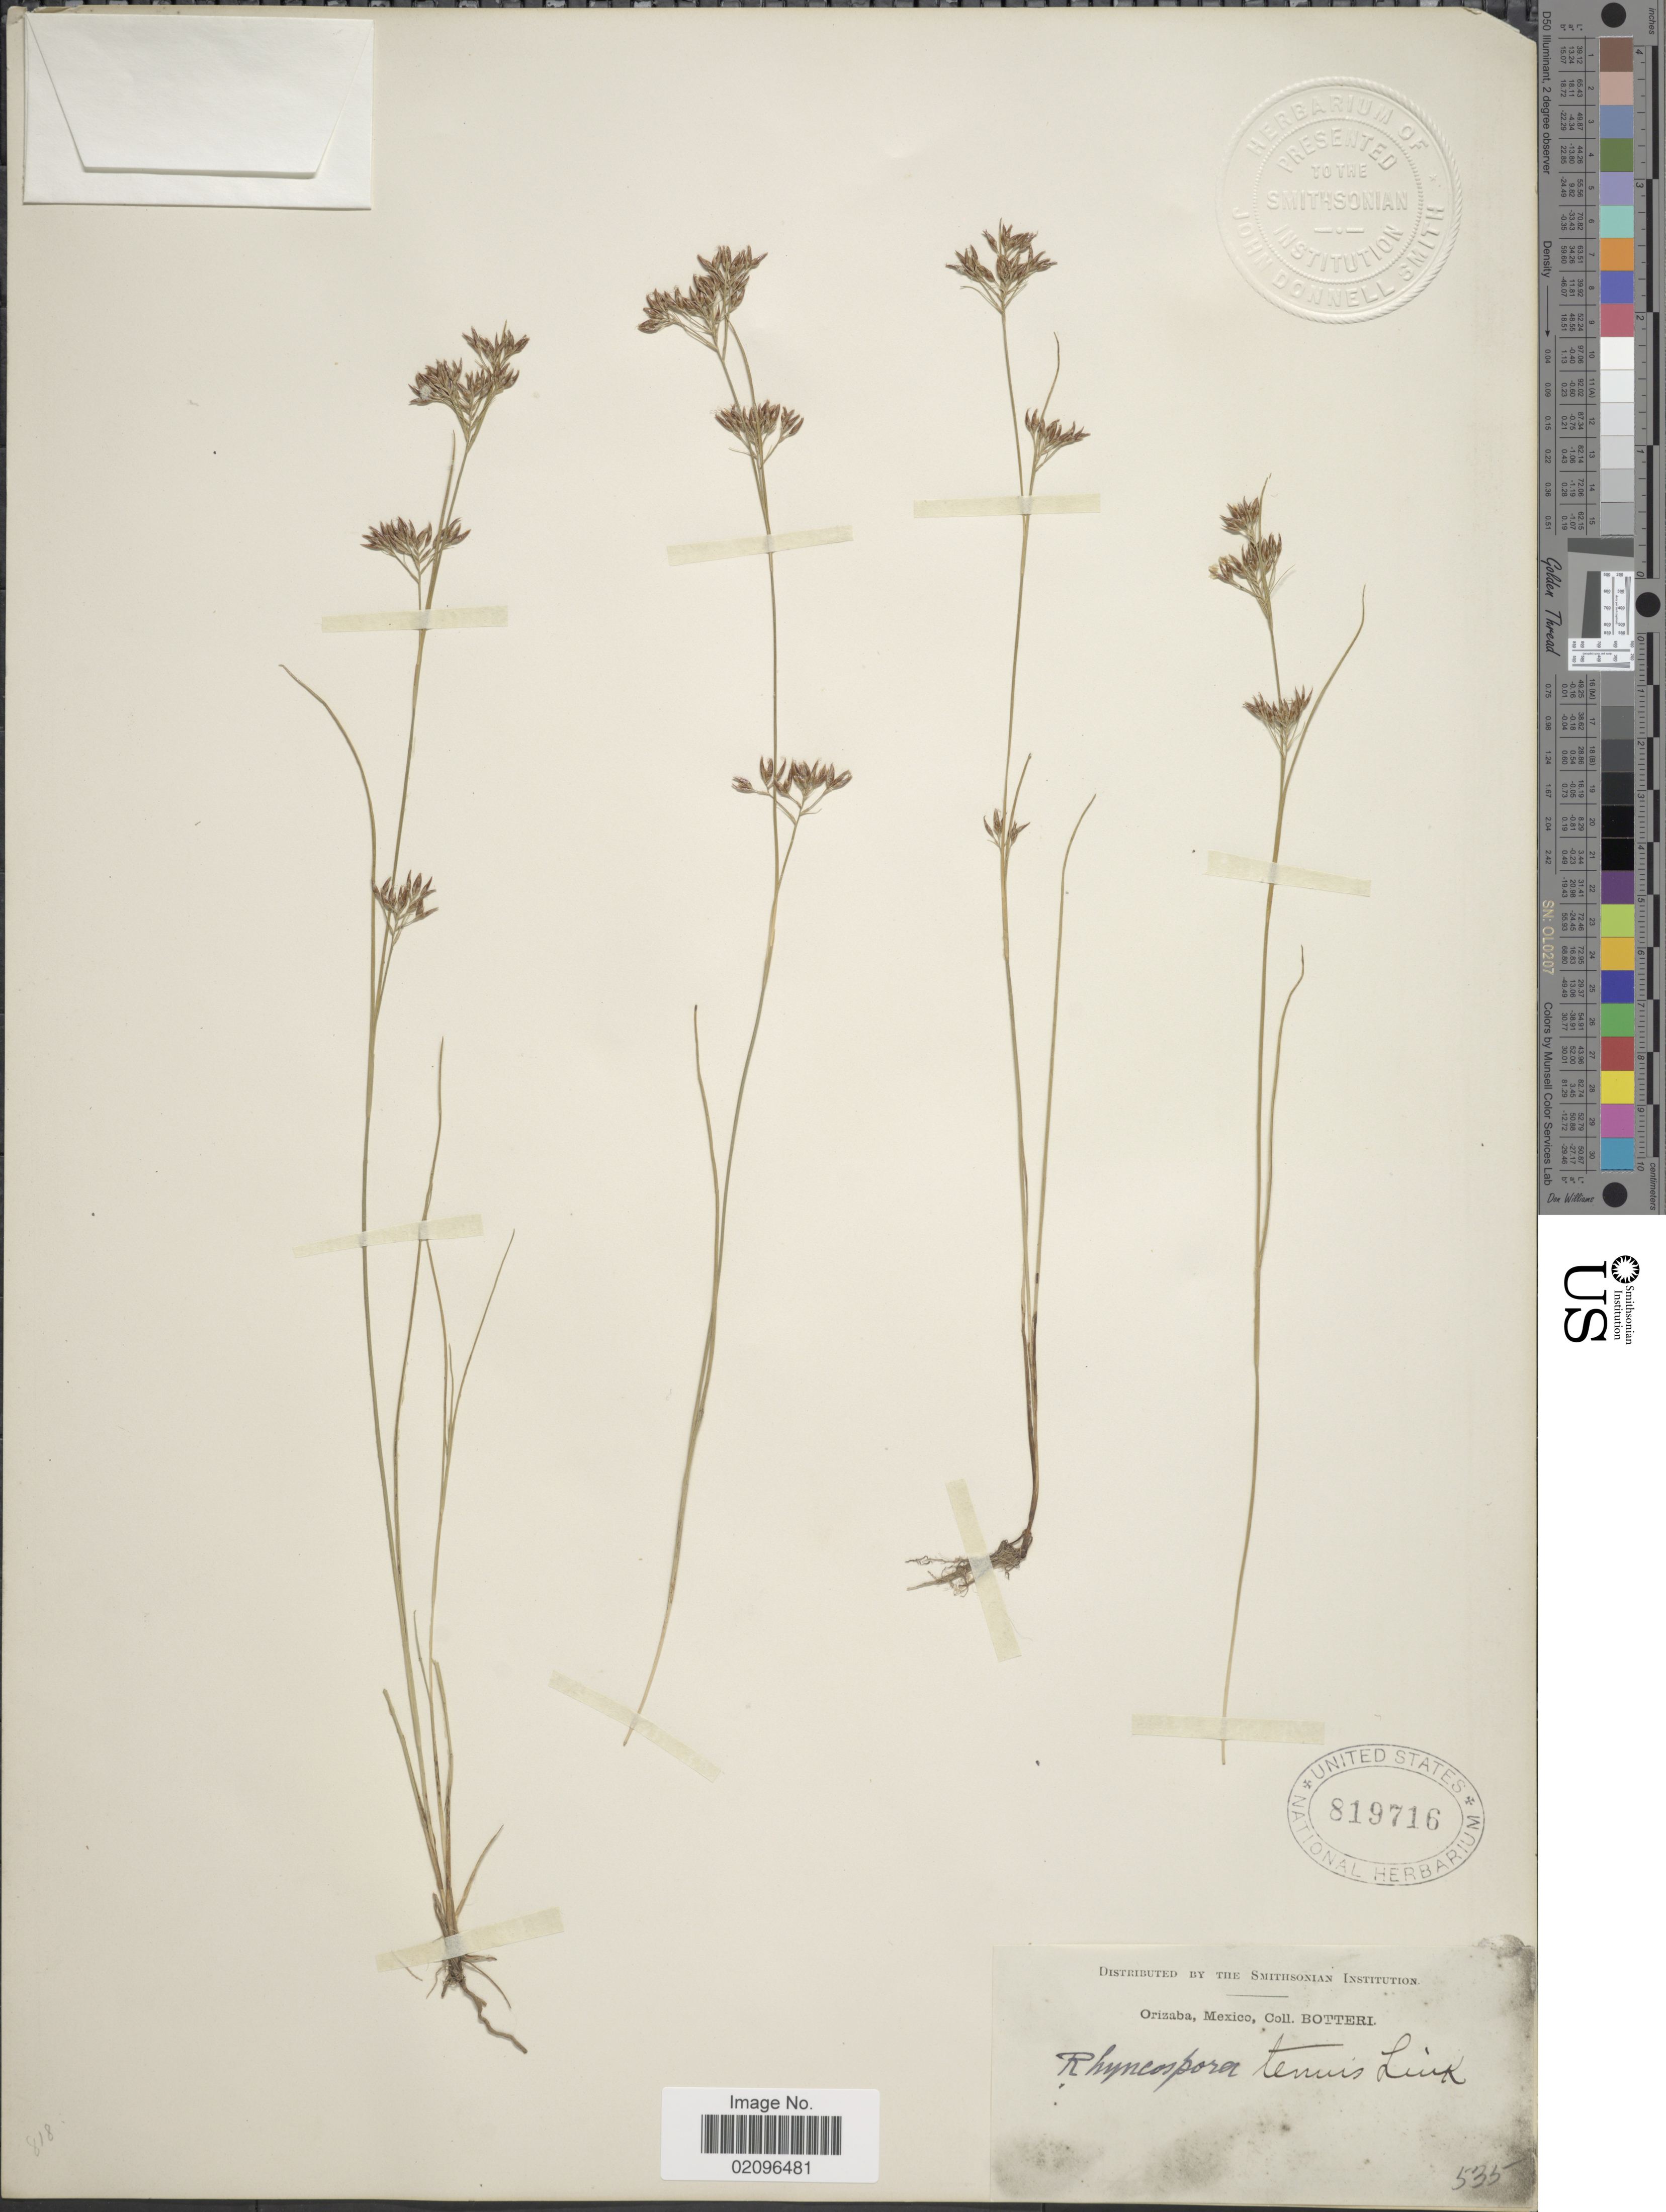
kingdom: Plantae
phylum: Tracheophyta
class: Liliopsida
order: Poales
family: Cyperaceae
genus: Rhynchospora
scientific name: Rhynchospora tenuis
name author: Link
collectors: -. Botteri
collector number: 535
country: Mexico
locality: Orizaba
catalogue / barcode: US 819716